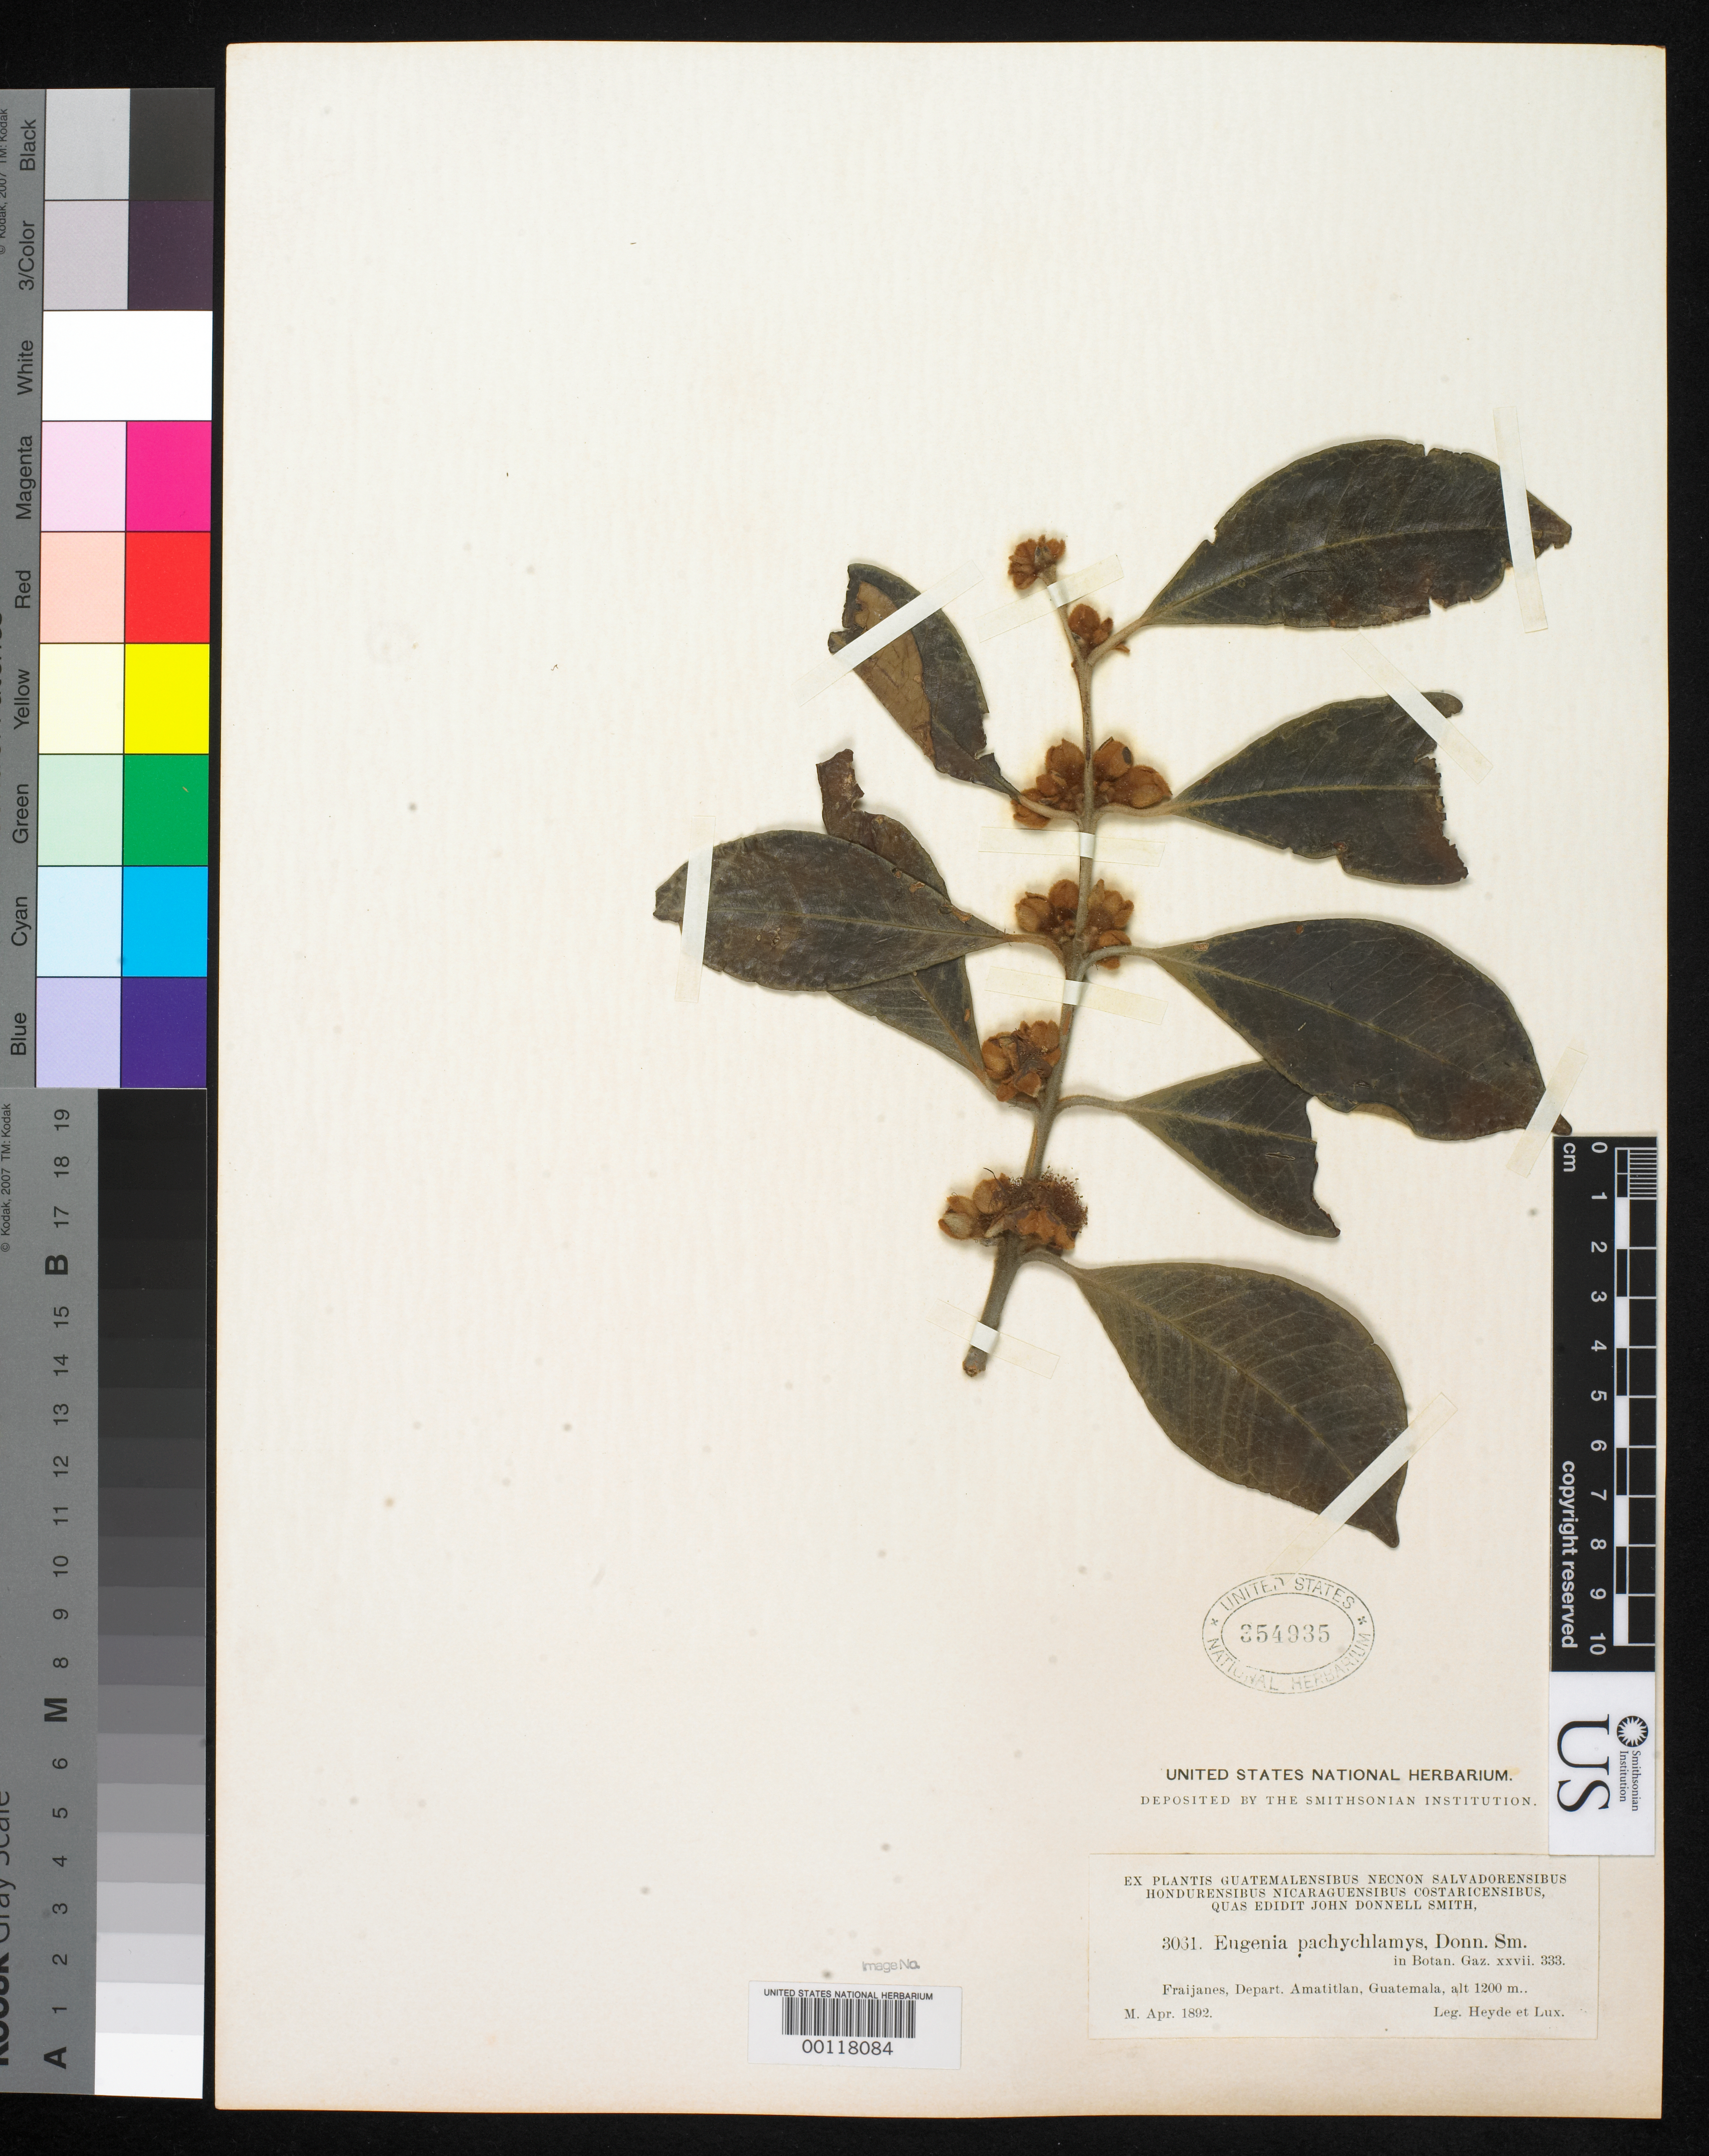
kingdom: Plantae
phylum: Tracheophyta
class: Magnoliopsida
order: Myrtales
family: Myrtaceae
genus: Eugenia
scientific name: Eugenia pachychlamys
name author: Donn. Sm.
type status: Syntype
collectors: E. T. Heyde & E. Lux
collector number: J.D.S. 3061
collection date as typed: Apr 1892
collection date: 1892-04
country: Guatemala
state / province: Guatemala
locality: Fraijanes, Amatitlán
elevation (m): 1200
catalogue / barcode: US 354935